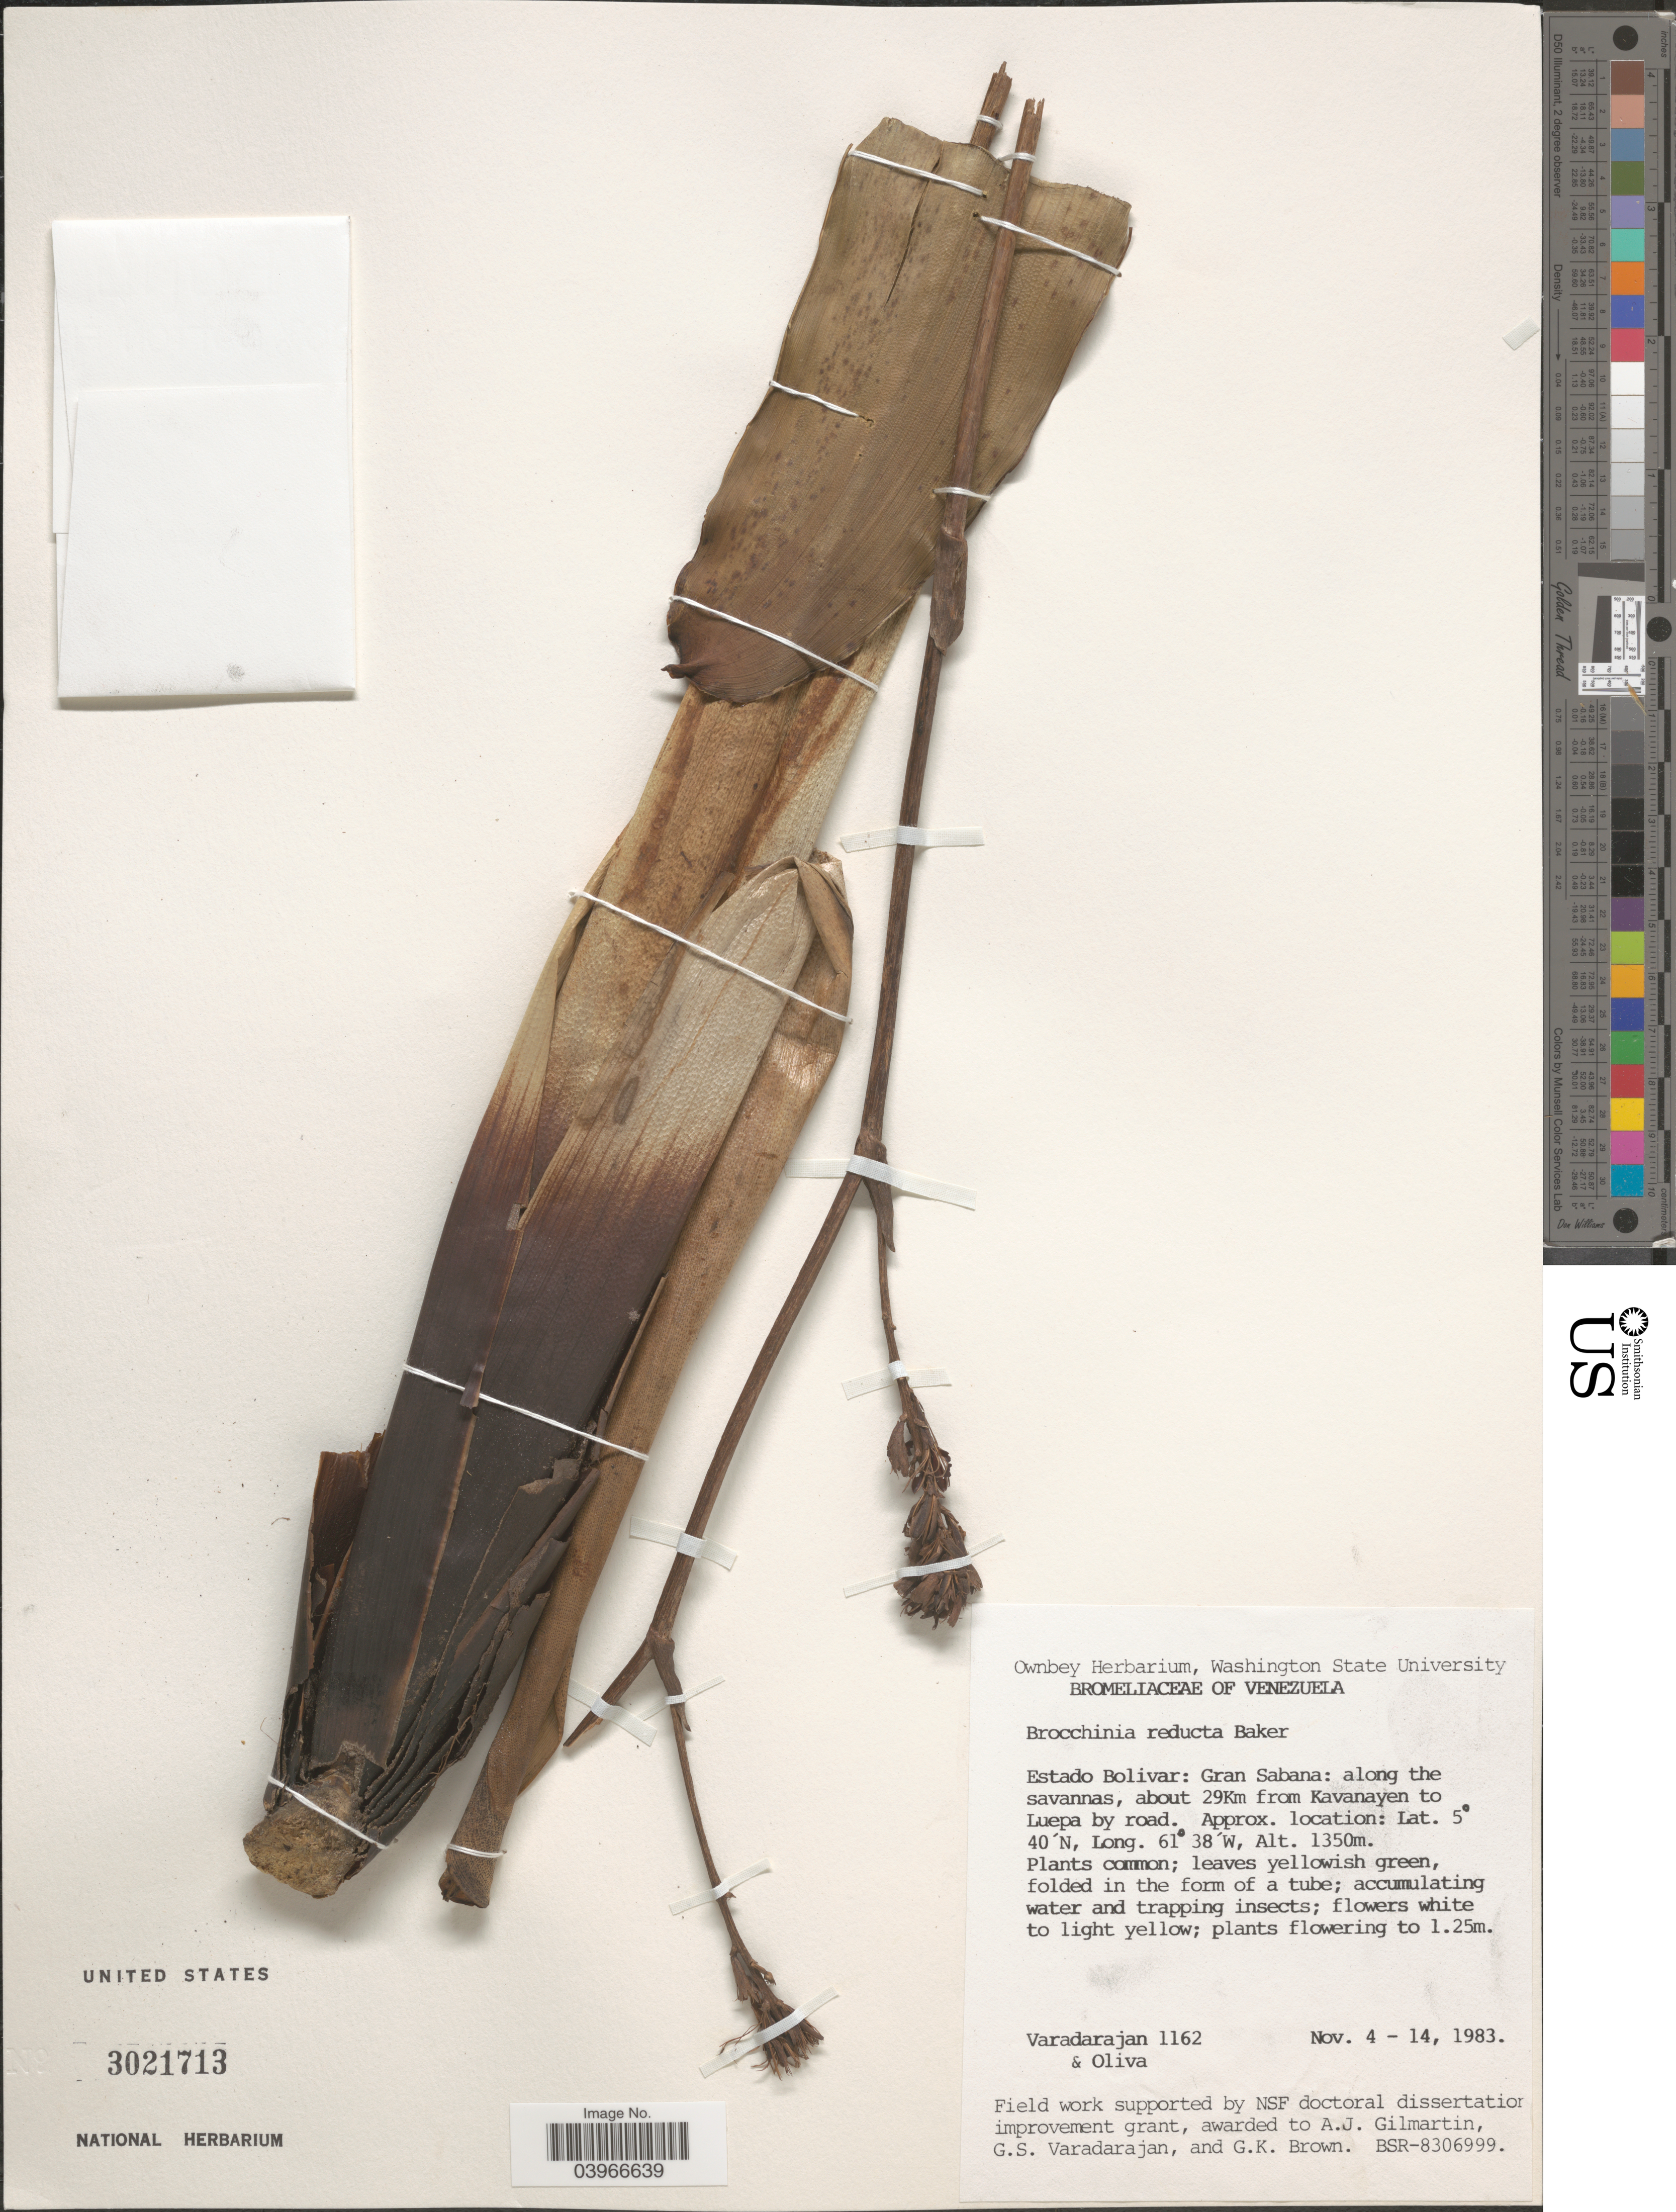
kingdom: Plantae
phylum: Tracheophyta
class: Liliopsida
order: Poales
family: Bromeliaceae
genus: Brocchinia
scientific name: Brocchinia reducta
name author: Baker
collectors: Varadarajan, -- & -. Oliva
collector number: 1162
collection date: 1983-11-04/1983-11-14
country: Venezuela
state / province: Bolivar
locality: Gran Sabana: along the savannas, about 29Km from Kavanayen to Luepa by road.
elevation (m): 1350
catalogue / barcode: US 3021713